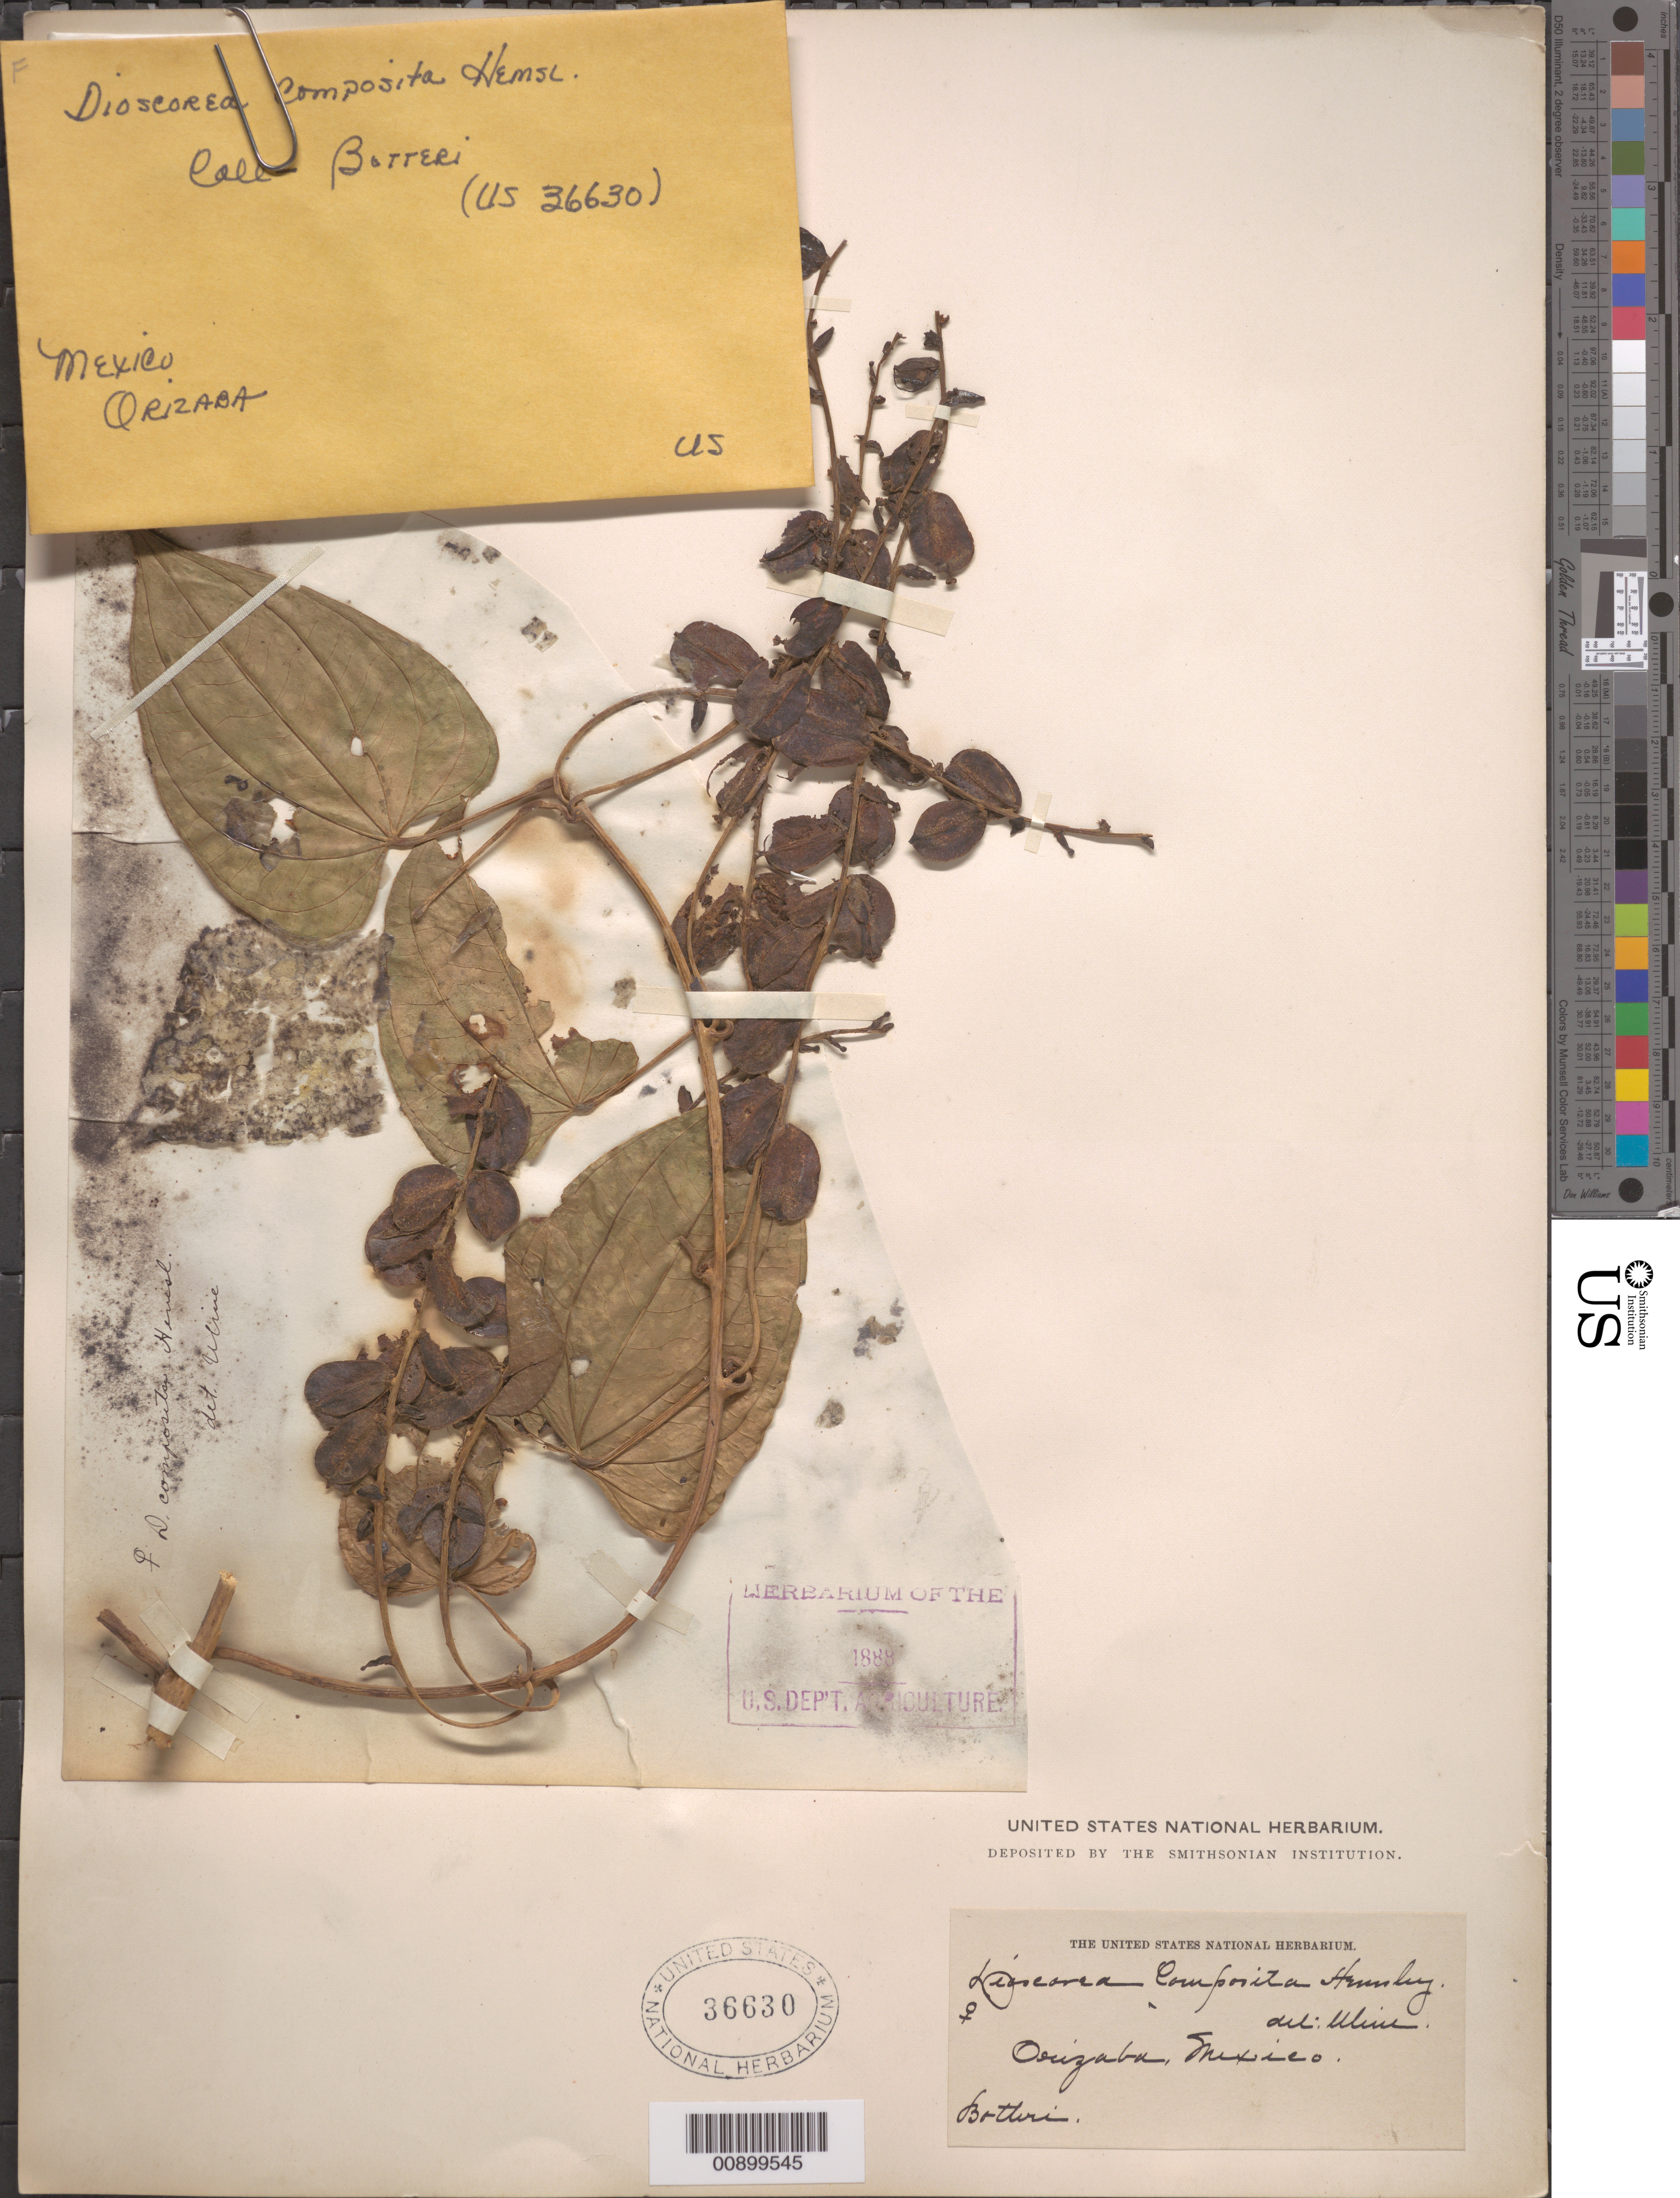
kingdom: Plantae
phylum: Tracheophyta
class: Liliopsida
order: Dioscoreales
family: Dioscoreaceae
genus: Dioscorea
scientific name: Dioscorea composita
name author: Hemsl.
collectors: M. Botteri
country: Mexico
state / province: Veracruz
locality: Orizaba, Veracruz.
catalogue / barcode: US 36630